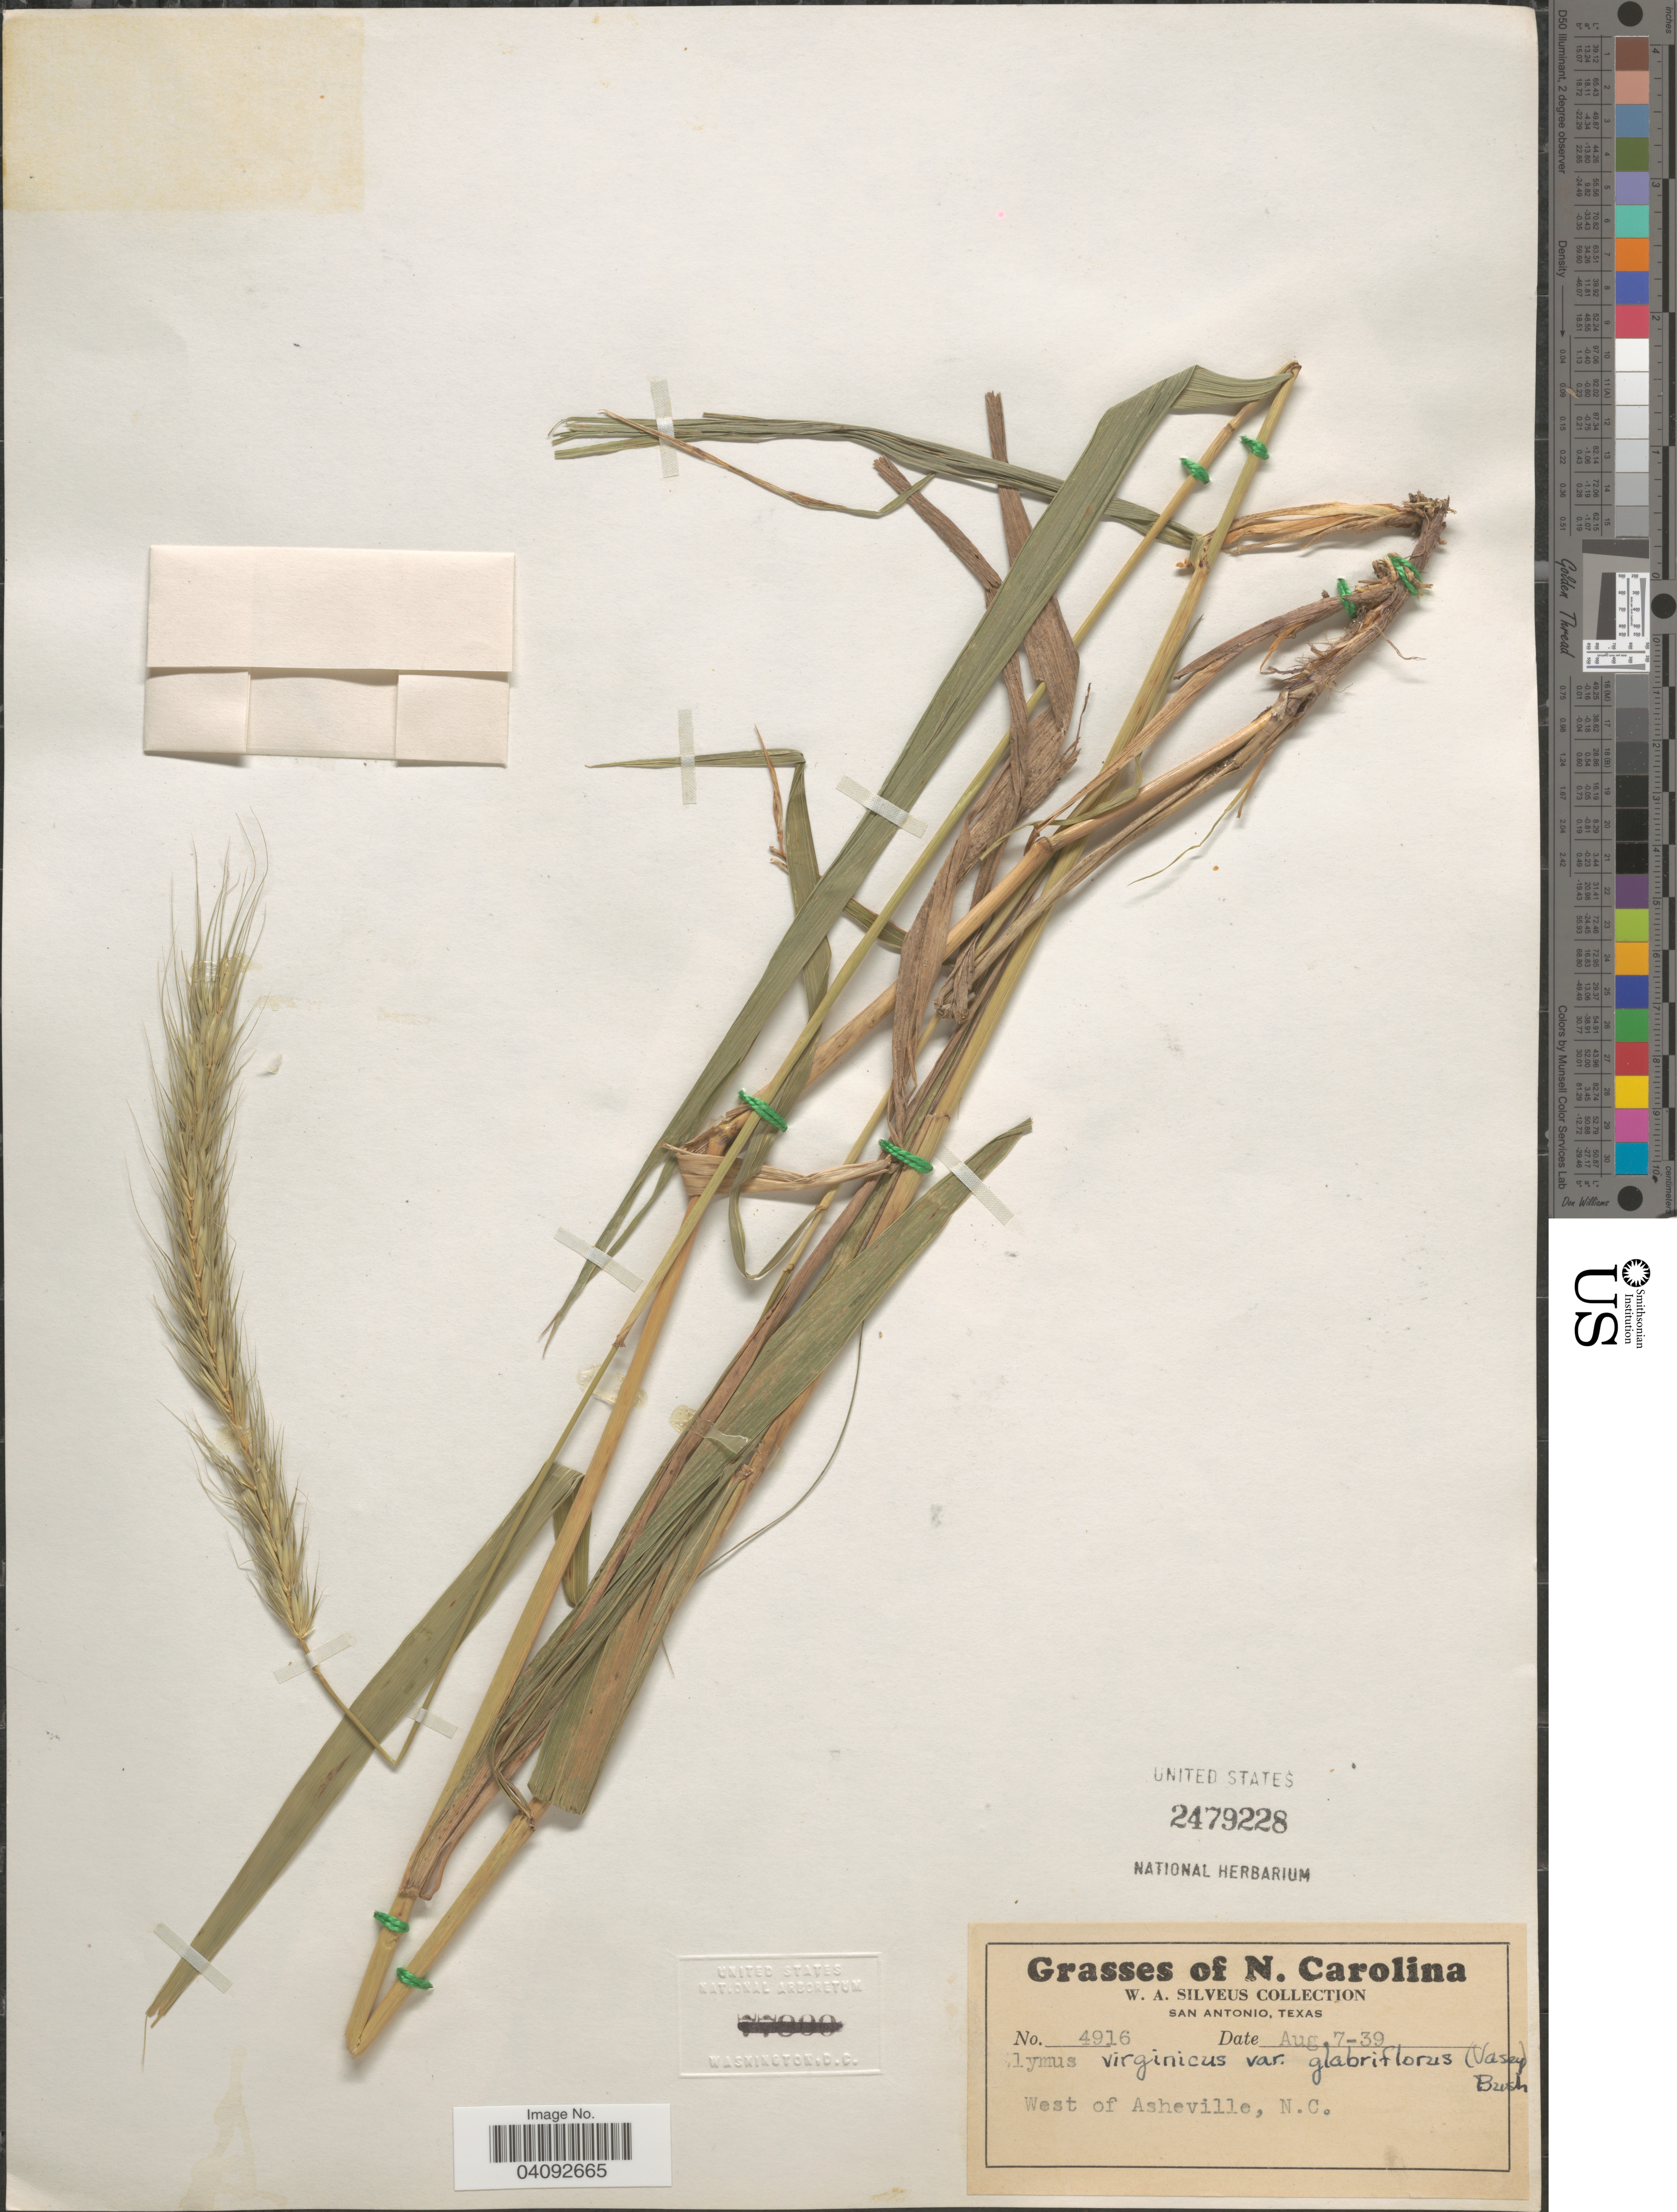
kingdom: Plantae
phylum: Tracheophyta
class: Liliopsida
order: Poales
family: Poaceae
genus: Elymus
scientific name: Elymus glabriflorus var. glabriflorus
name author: (Vasey ex L.H. Dewey) Scribn. & C.R. Ball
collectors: W. Silveus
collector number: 4916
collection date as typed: Transcribed d/m/y: 7/8/39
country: United States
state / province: North Carolina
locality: West of Asheville.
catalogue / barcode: US 2479228